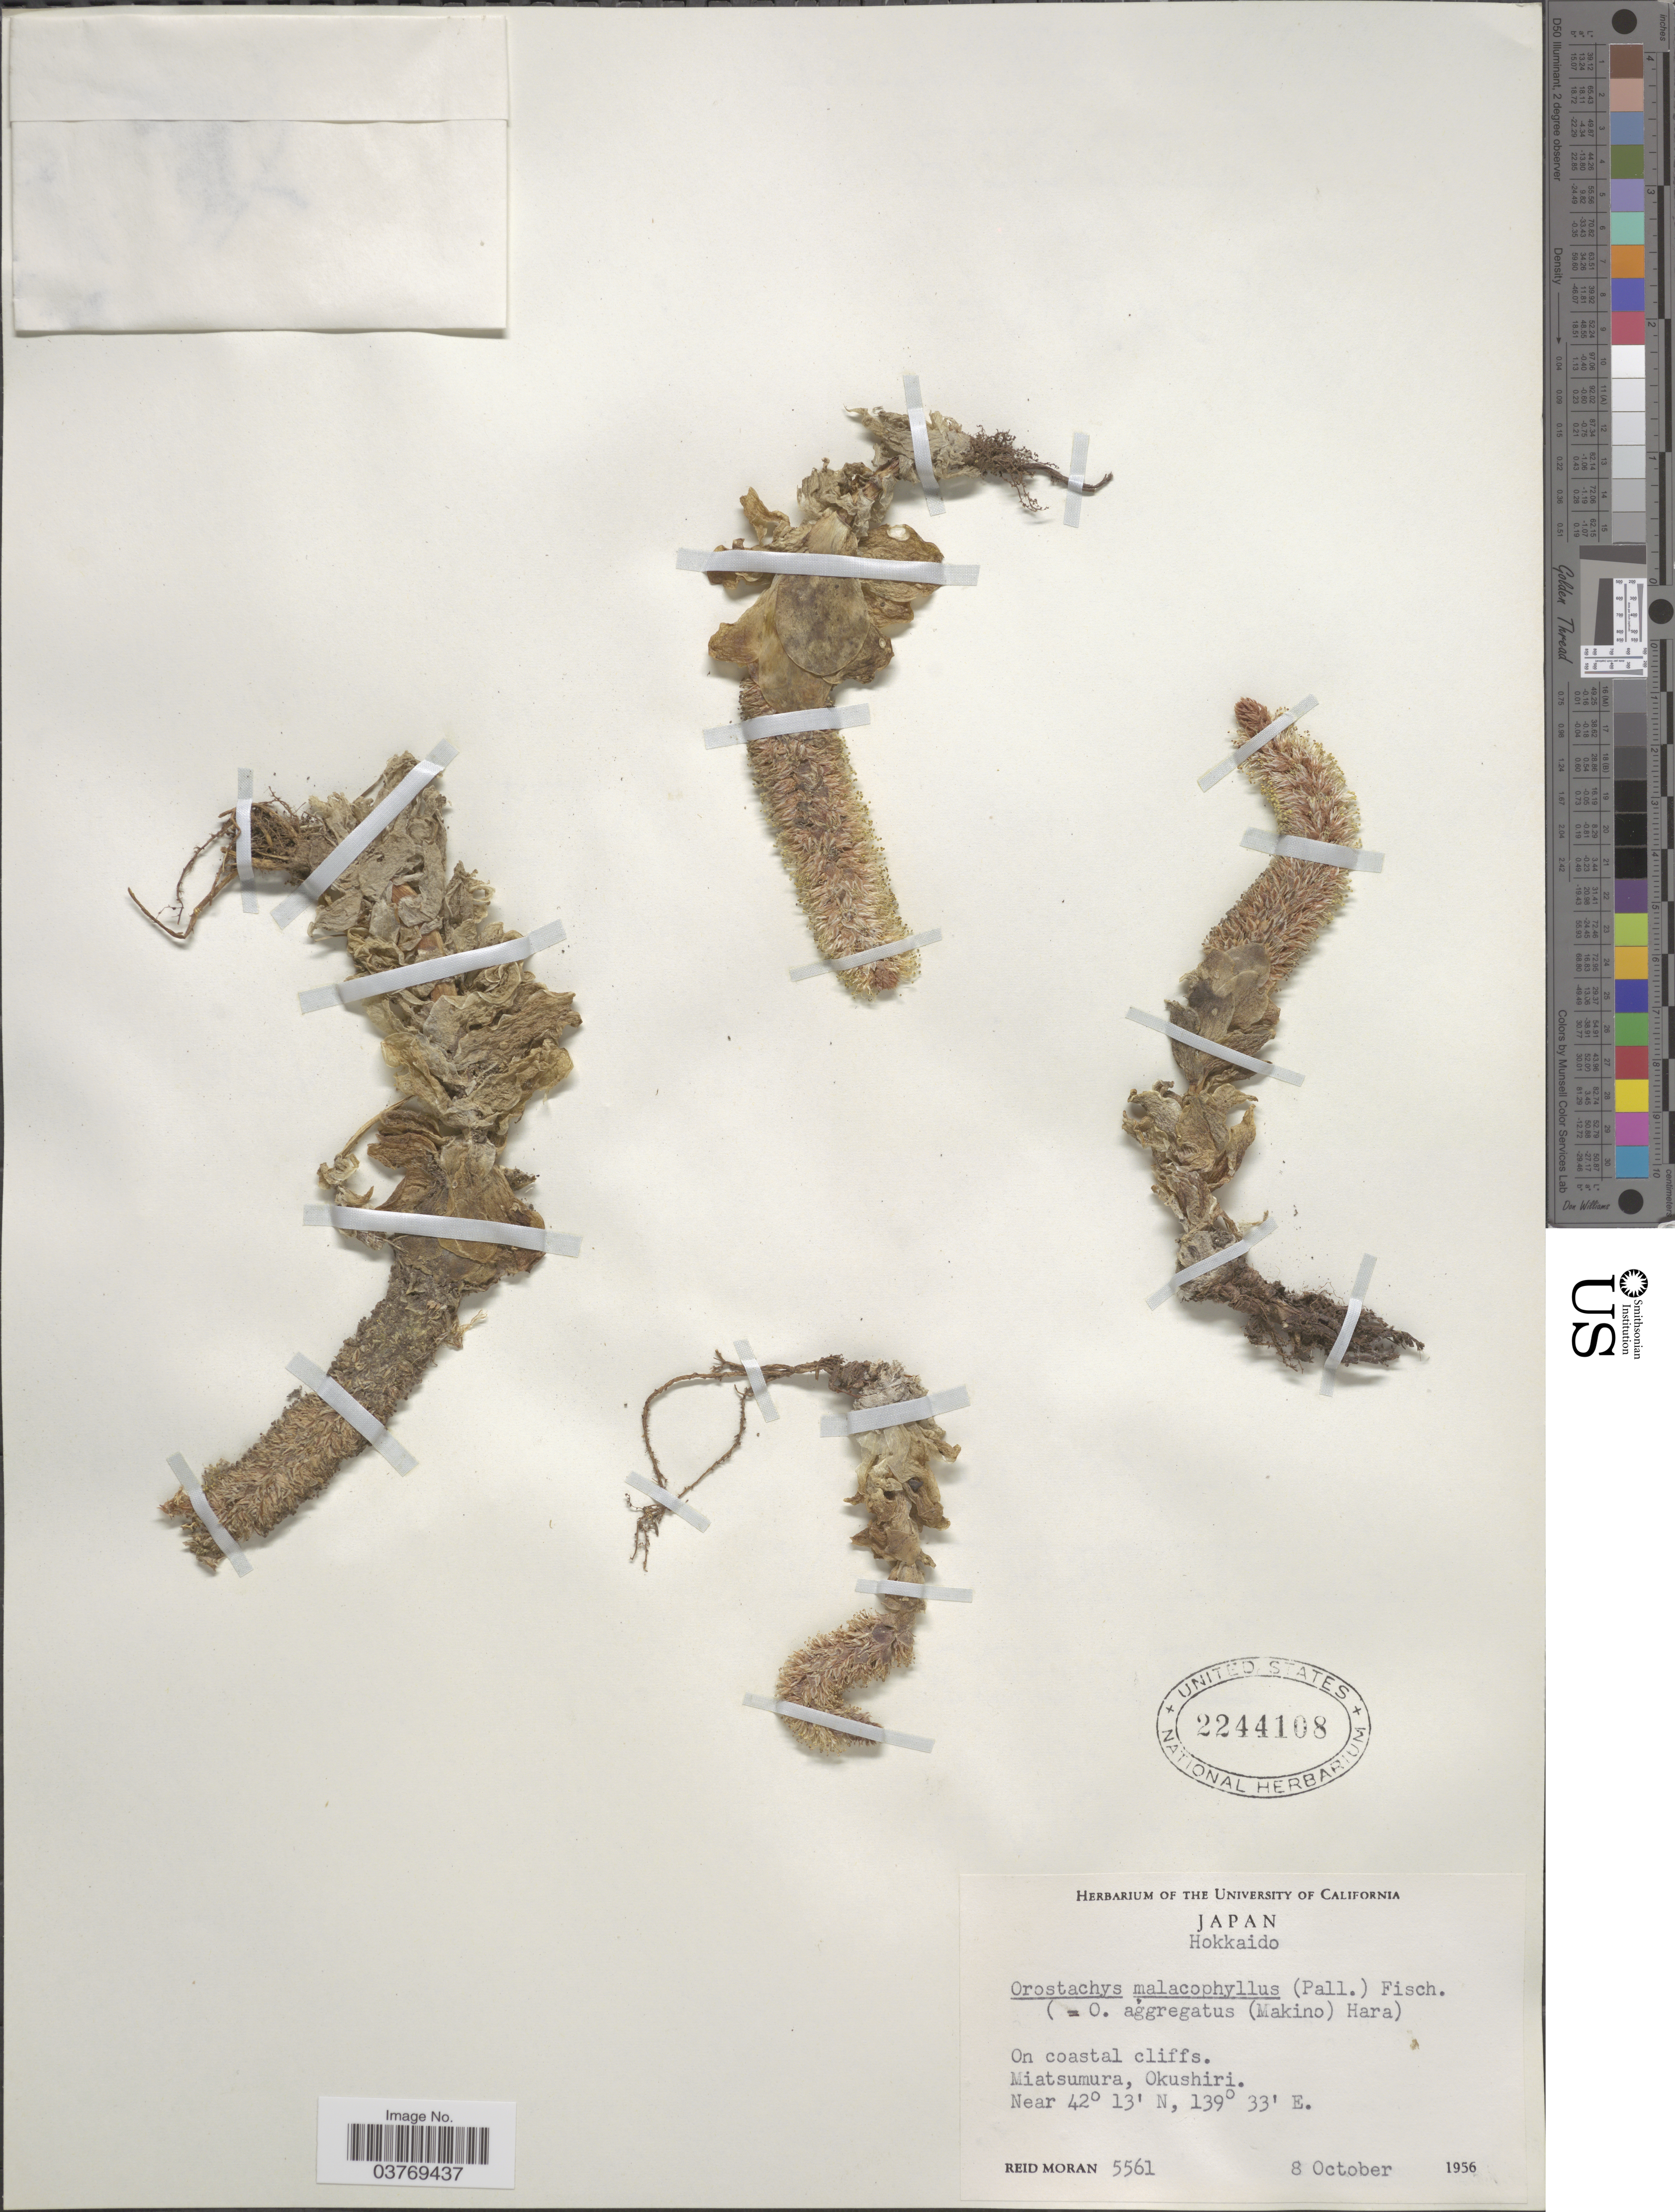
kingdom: Plantae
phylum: Tracheophyta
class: Magnoliopsida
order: Saxifragales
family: Crassulaceae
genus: Orostachys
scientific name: Orostachys malacophylla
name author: (Pall.) Fisch.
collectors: R. V. Moran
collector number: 5561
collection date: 1956-10-08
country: Japan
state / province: Hokkaidō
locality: Hokkaido. Miatsumura, Okushiri.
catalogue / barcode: US 2244108